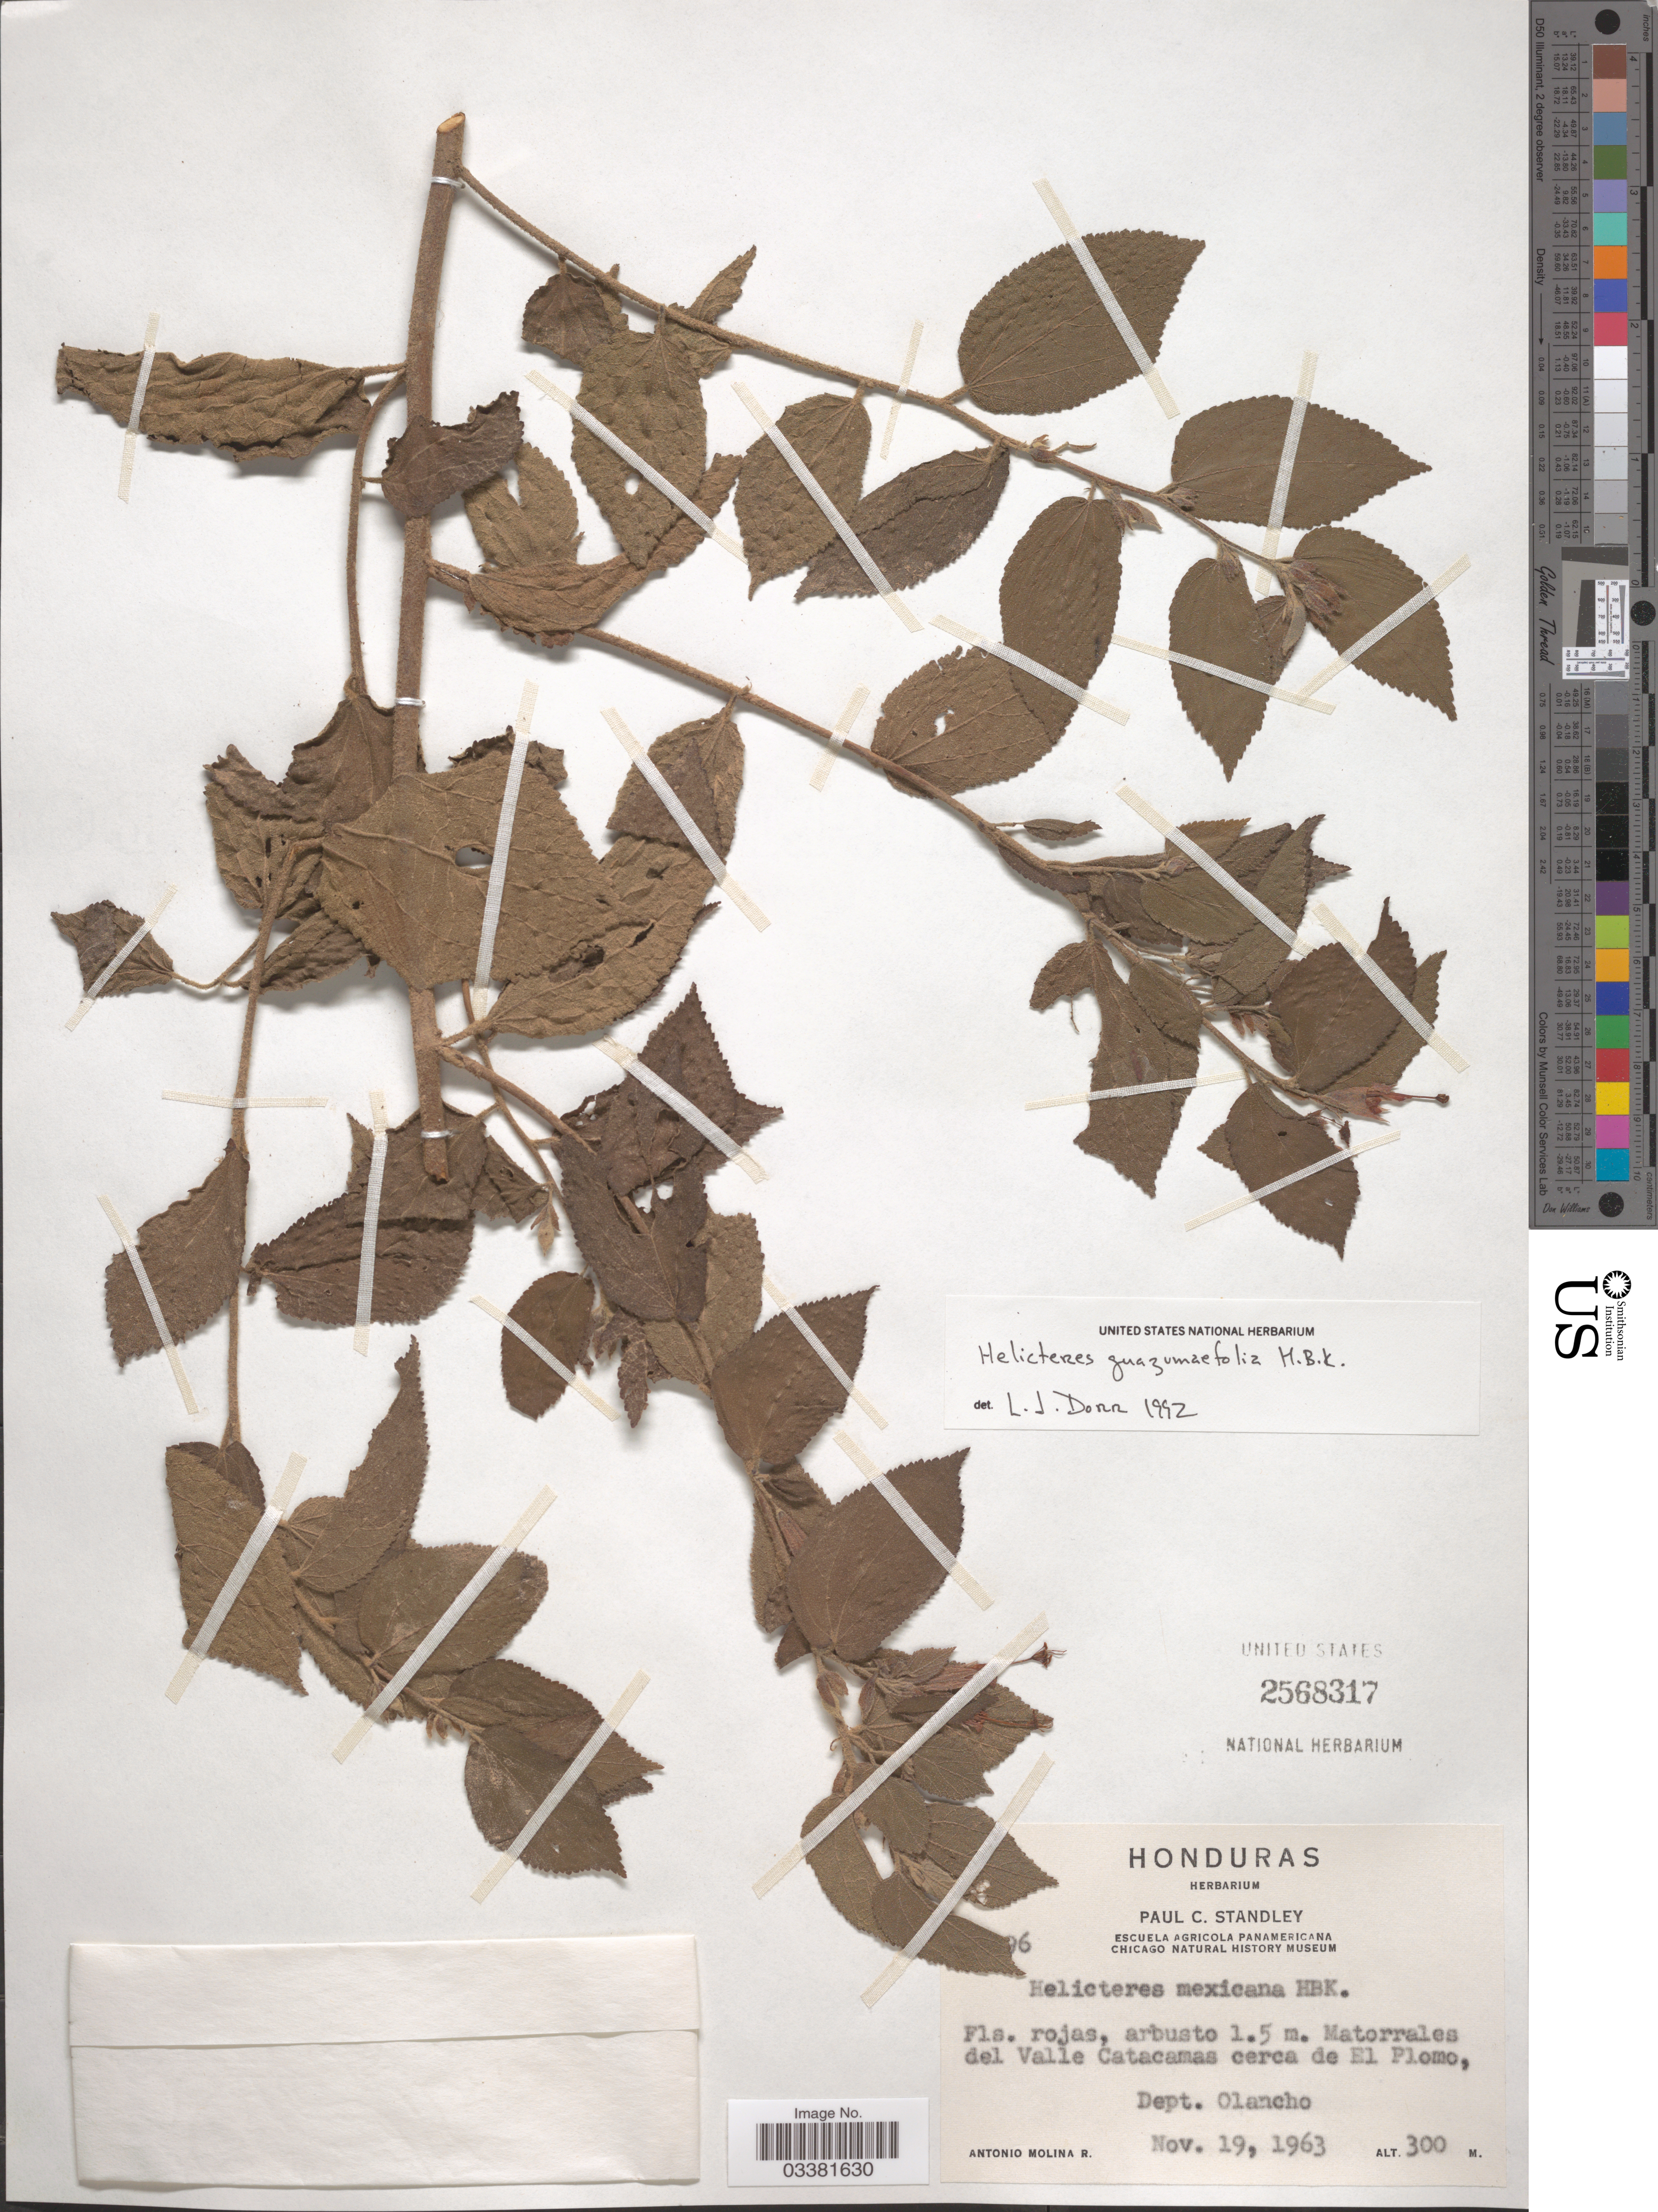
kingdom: Plantae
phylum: Tracheophyta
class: Magnoliopsida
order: Malvales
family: Malvaceae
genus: Helicteres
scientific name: Helicteres guazumifolia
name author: Kunth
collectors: A. Molina R.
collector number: !6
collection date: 1963-11-19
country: Honduras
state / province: Olancho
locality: Matorrales del Valle Catacamas cerca de El Plomo, Dept. Olancho.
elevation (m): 300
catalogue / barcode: US 2568317